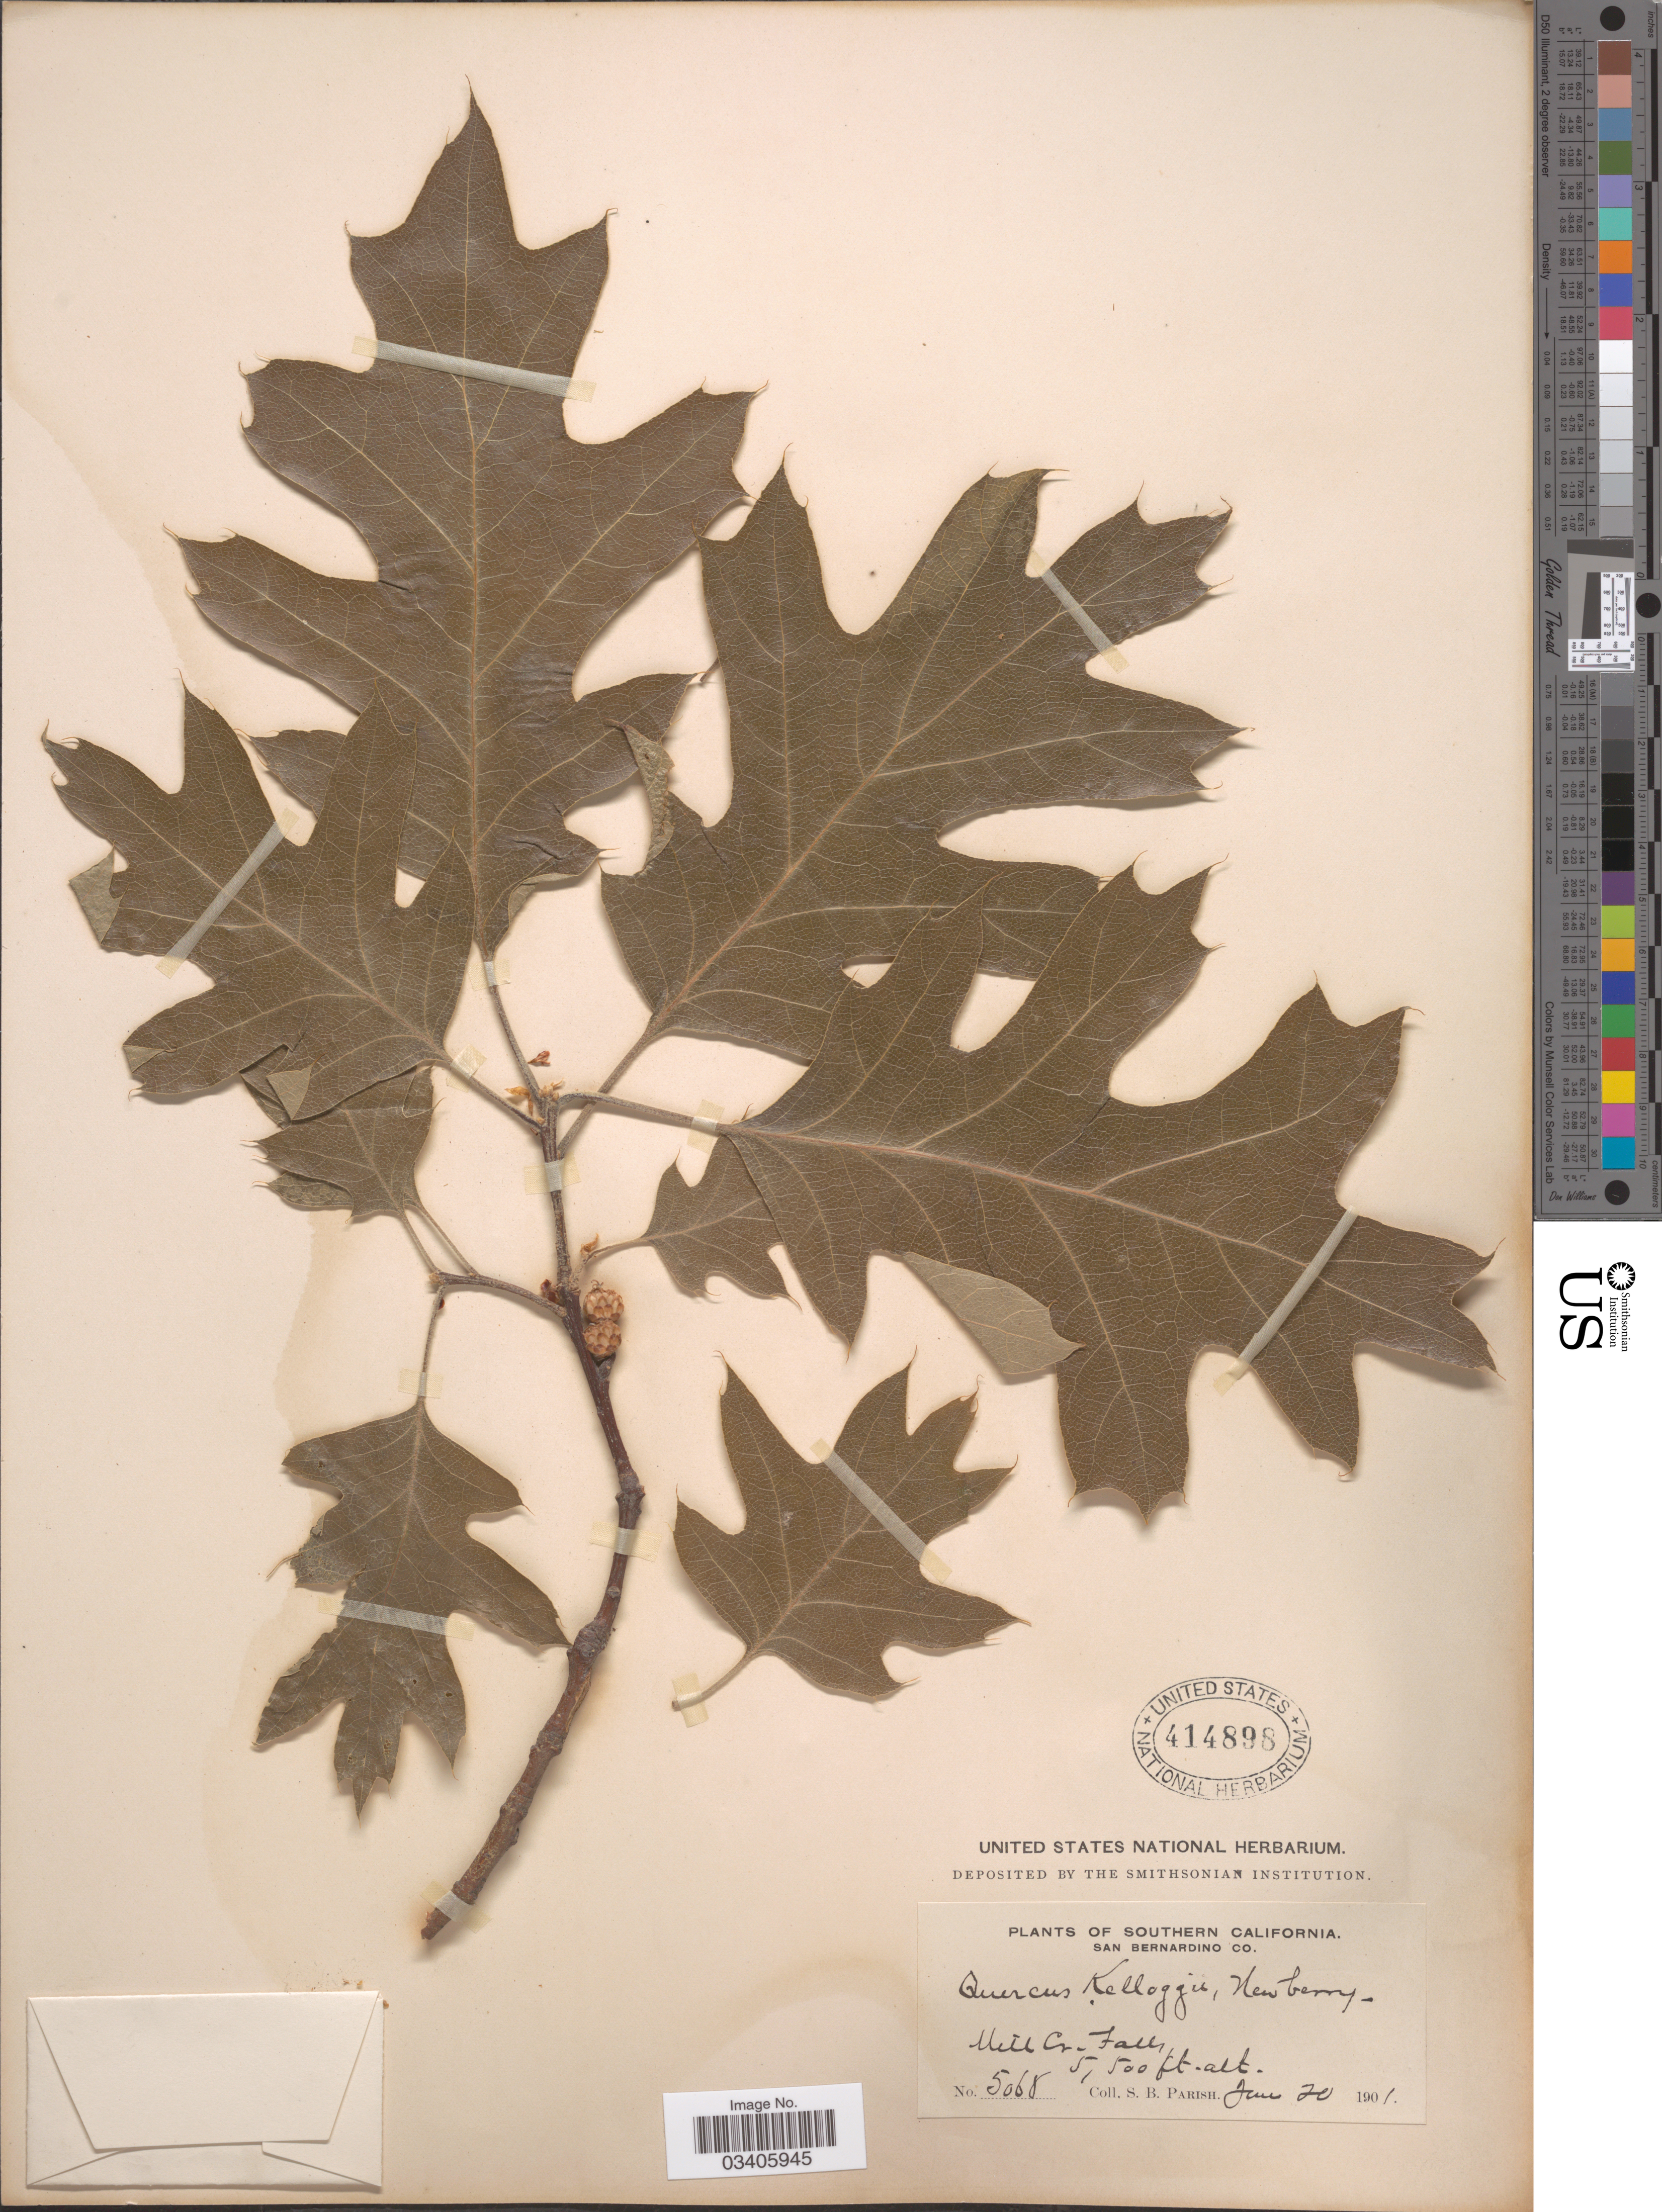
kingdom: Plantae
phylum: Tracheophyta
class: Magnoliopsida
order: Fagales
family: Fagaceae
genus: Quercus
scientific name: Quercus kelloggii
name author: Newb.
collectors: S. B. Parish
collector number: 5068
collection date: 1901-06-20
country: United States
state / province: California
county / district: San Bernardino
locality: Southern California. San Bernardino Co. Mill Cr. Falls.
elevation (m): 1676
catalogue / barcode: US 414898